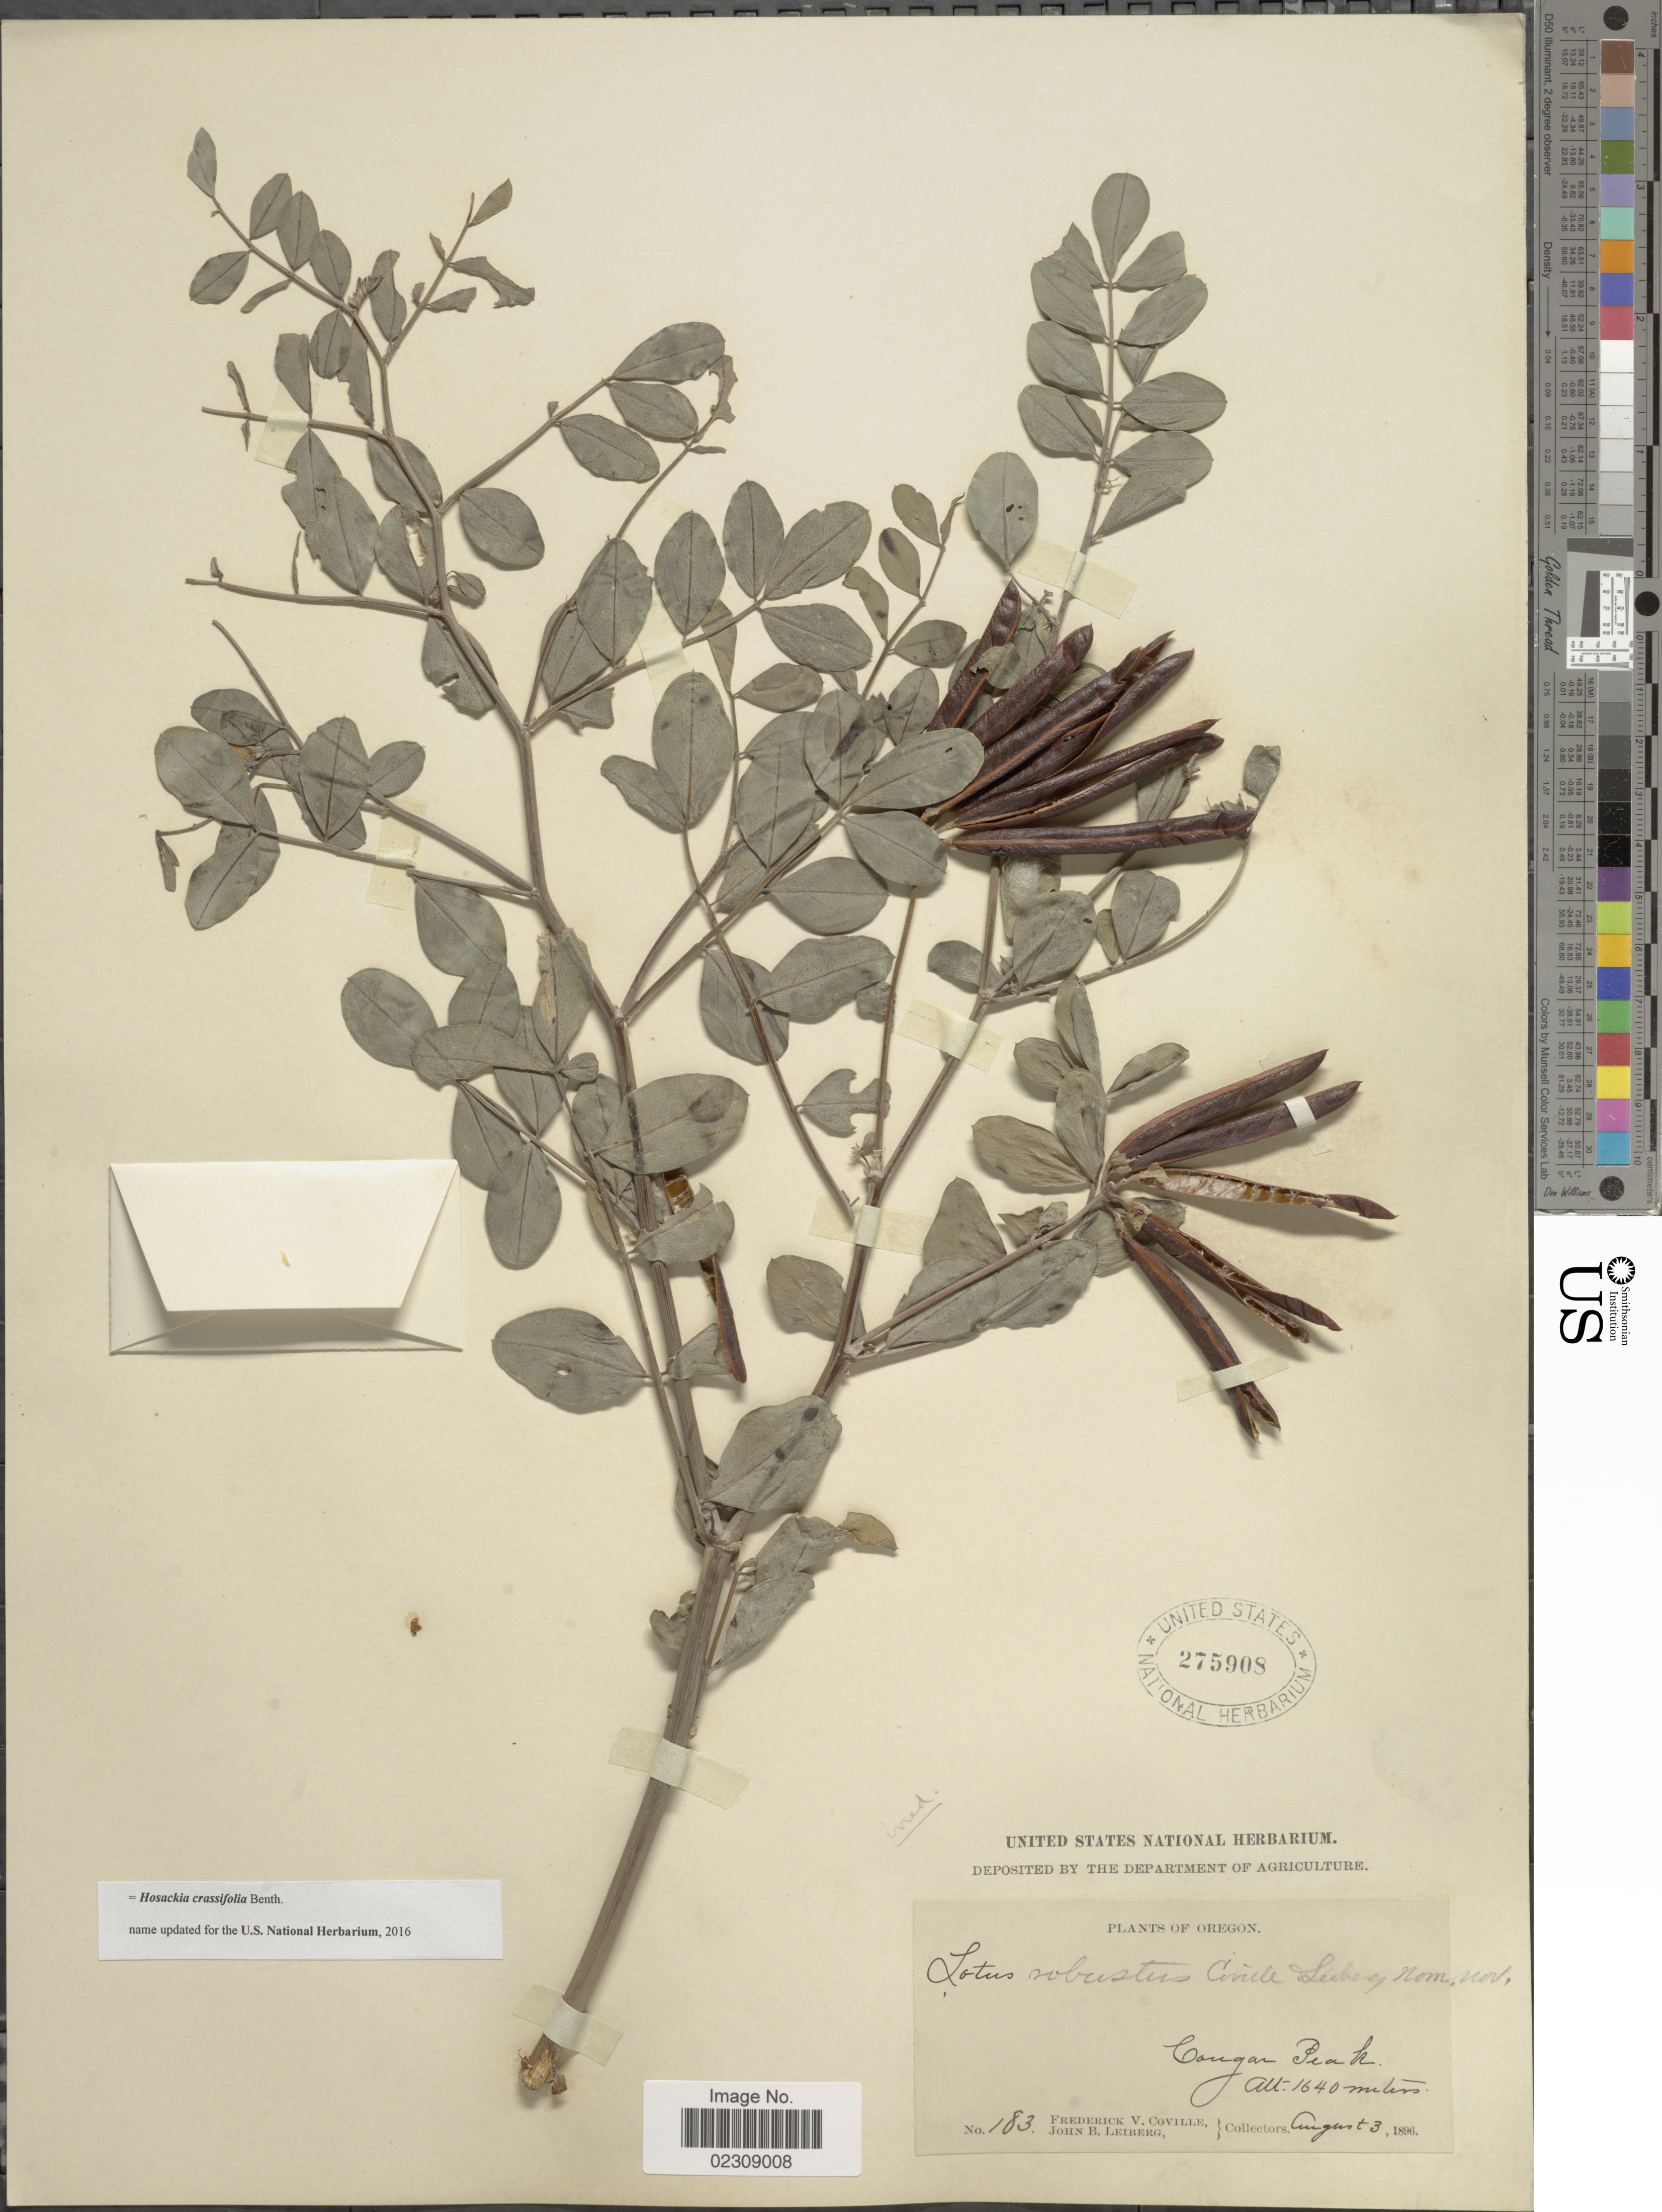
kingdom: Plantae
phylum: Tracheophyta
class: Magnoliopsida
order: Fabales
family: Fabaceae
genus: Hosackia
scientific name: Hosackia crassifolia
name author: Benth.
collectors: F. V. Coville & J. B. Leiberg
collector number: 183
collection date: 1896-08-03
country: United States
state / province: Oregon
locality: Cougar Peak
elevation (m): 1640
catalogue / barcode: US 275908